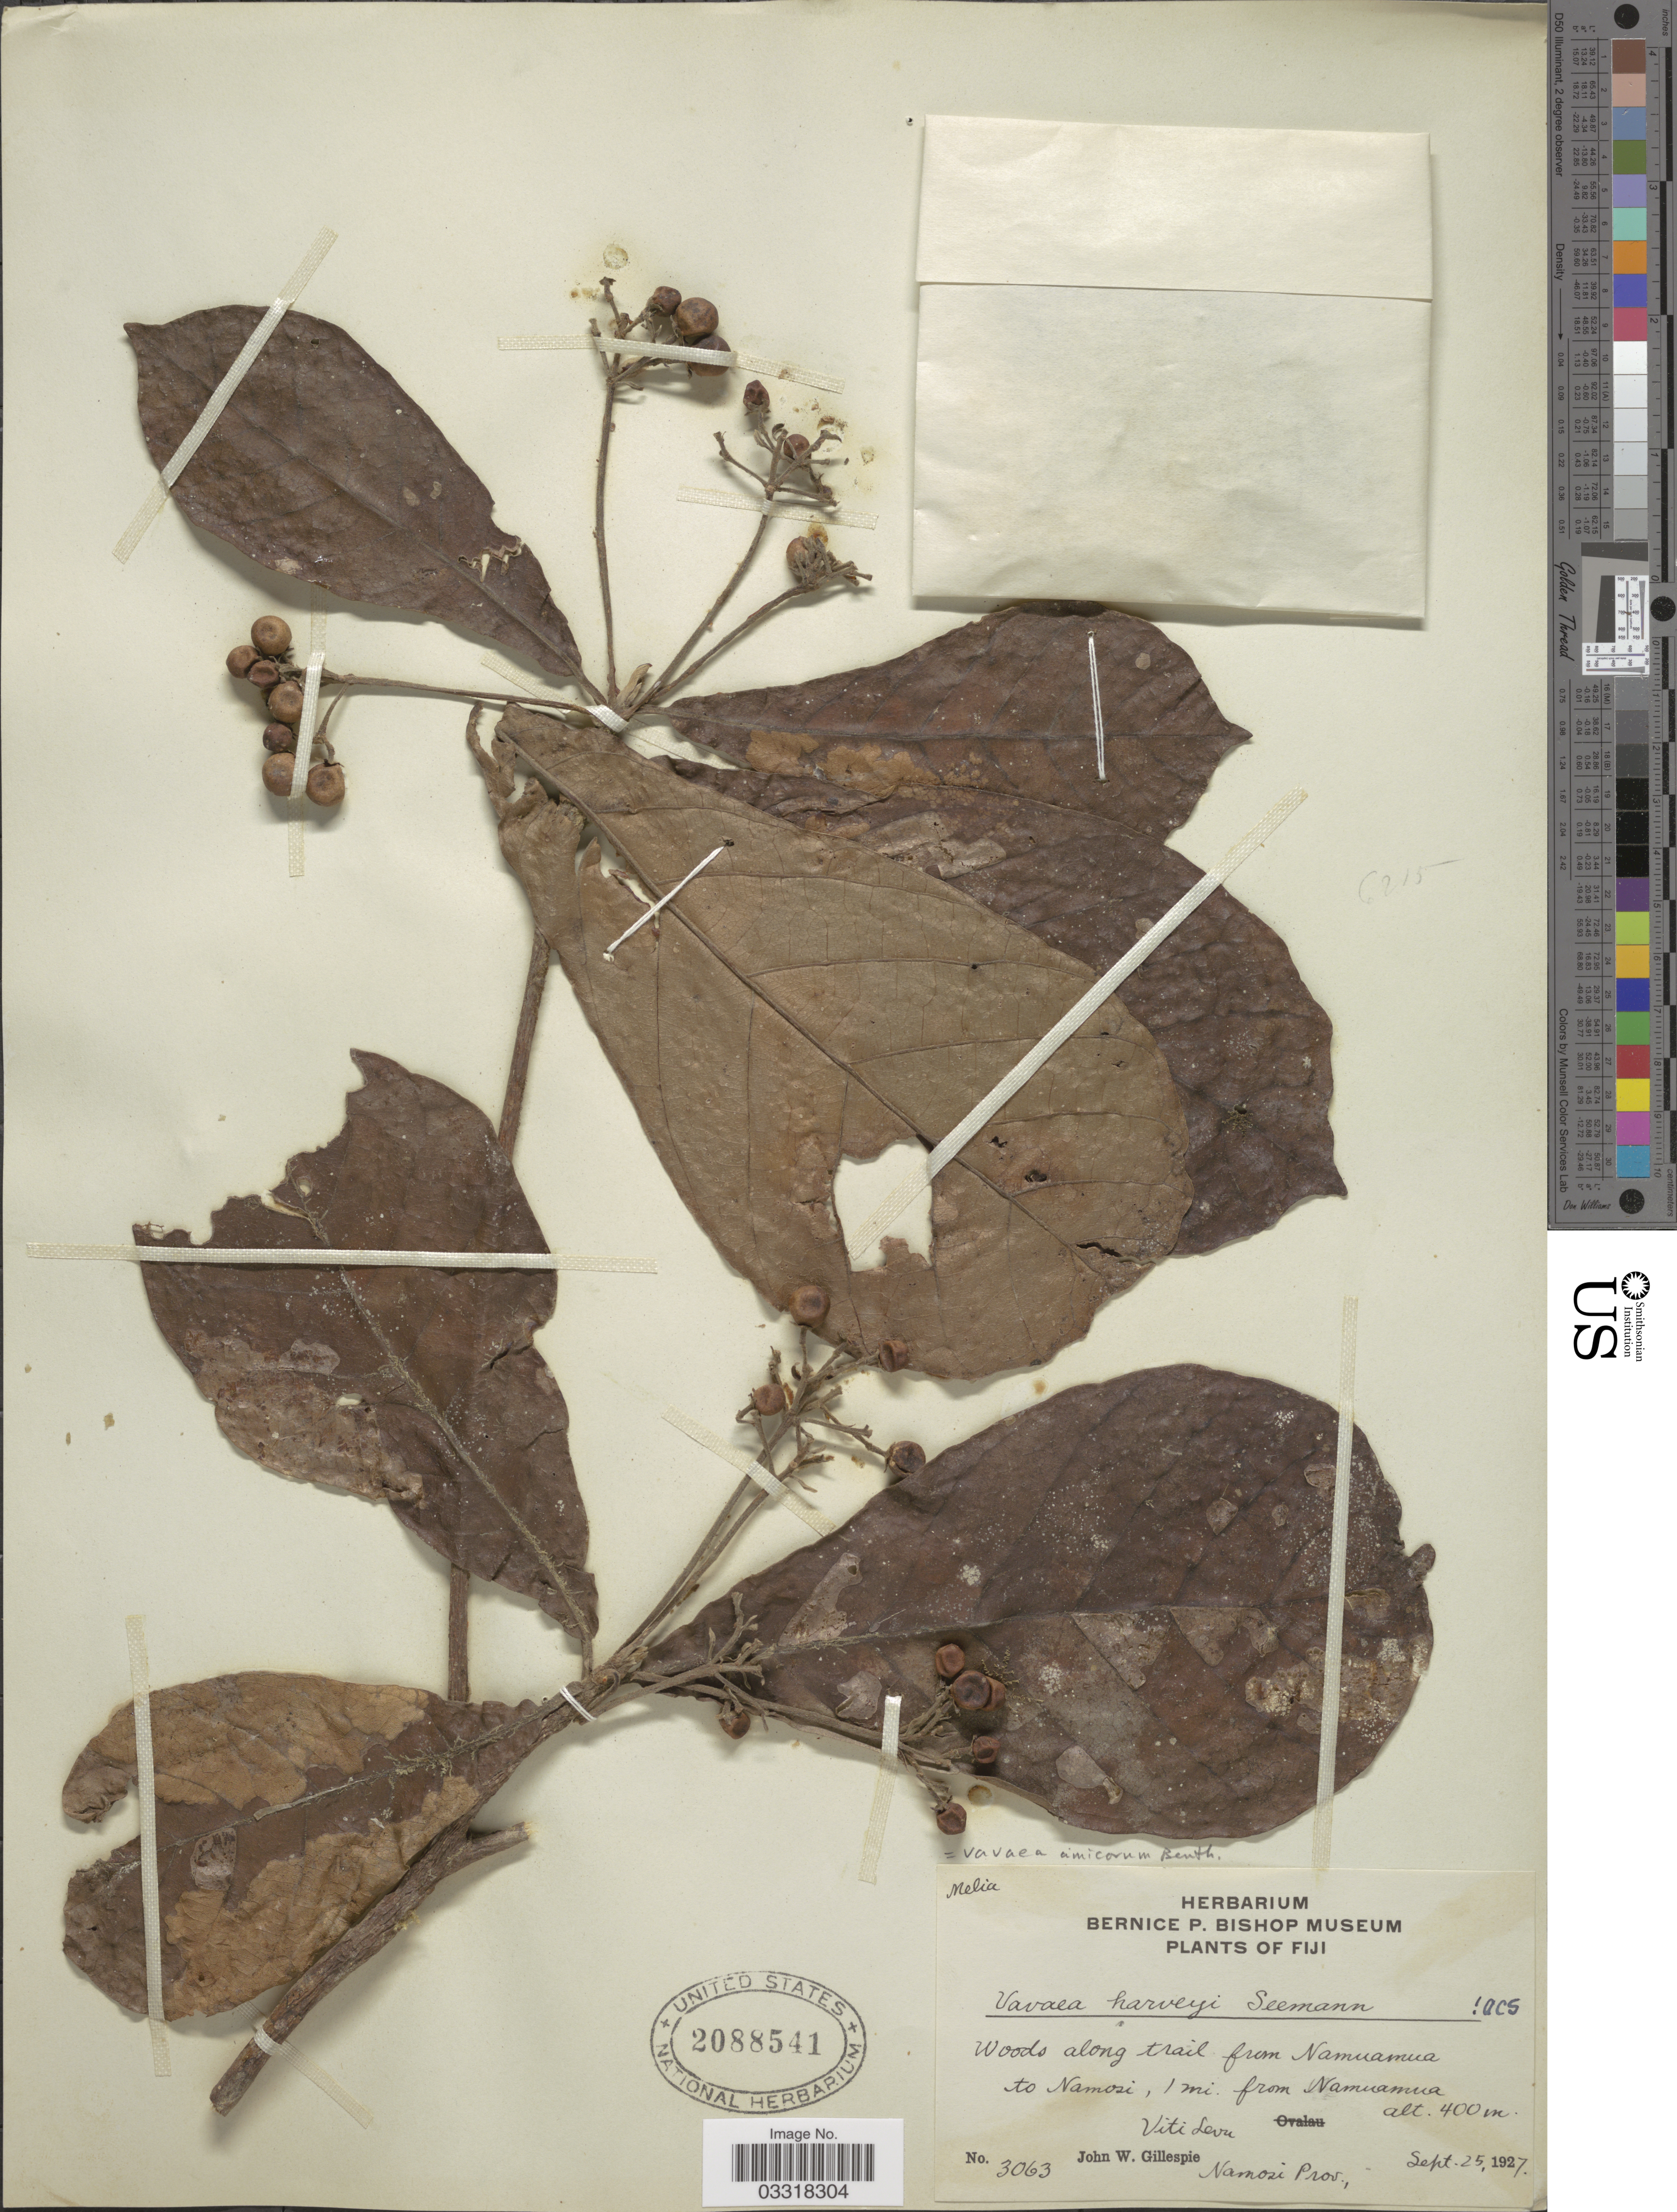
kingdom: Plantae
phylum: Tracheophyta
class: Magnoliopsida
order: Sapindales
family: Meliaceae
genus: Vavaea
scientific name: Vavaea amicorum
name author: Benth.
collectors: J. W. Gillespie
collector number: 3063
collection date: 1927-09-25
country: Fiji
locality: Woods along trail from Namuamua to Namosi, 1 mi. from Namuamua. Viti Levu. Namosi Prov.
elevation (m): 400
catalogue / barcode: US 2088541